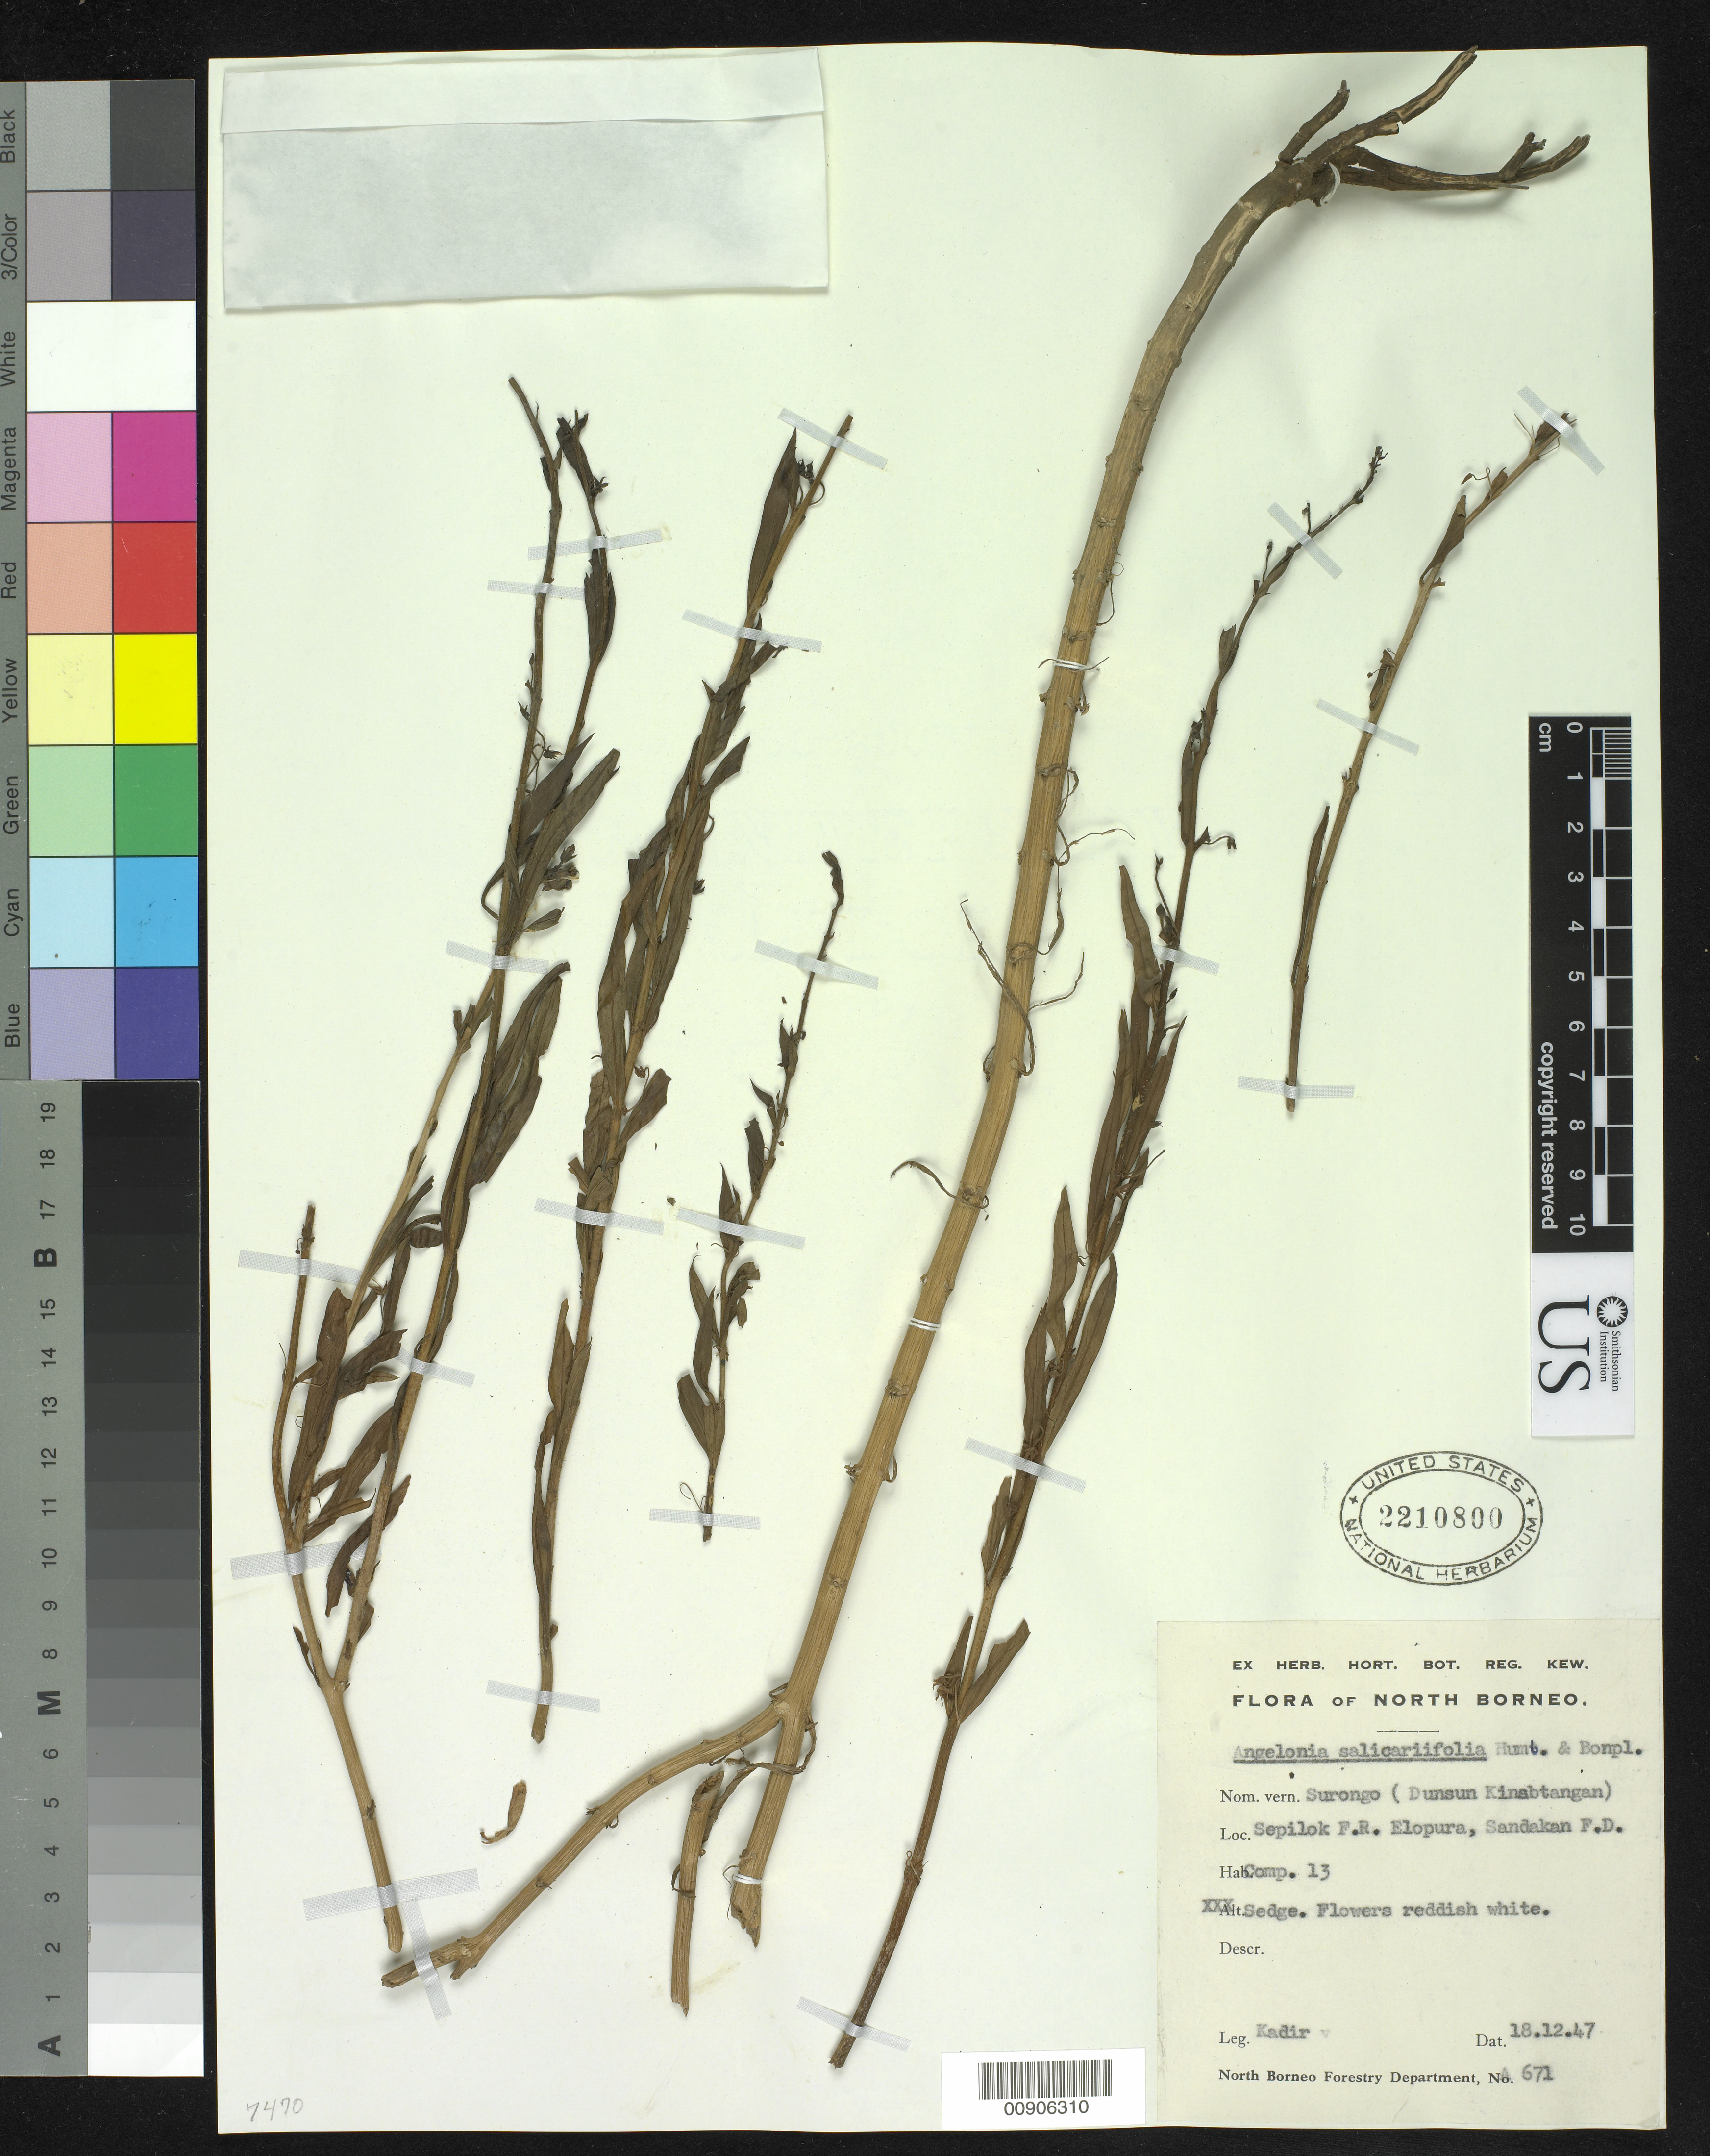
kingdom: Plantae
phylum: Tracheophyta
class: Magnoliopsida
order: Lamiales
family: Plantaginaceae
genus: Angelonia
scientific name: Angelonia biflora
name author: Benth.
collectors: Kadir Bin Abdul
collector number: A 671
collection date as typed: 18 Dec 1947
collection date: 1947-12-18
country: Indonesia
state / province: Kalimantan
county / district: Kalimantan Barat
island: Borneo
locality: Sepilok F.R. Elopura, Sandakan F.D.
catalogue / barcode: US 2210800